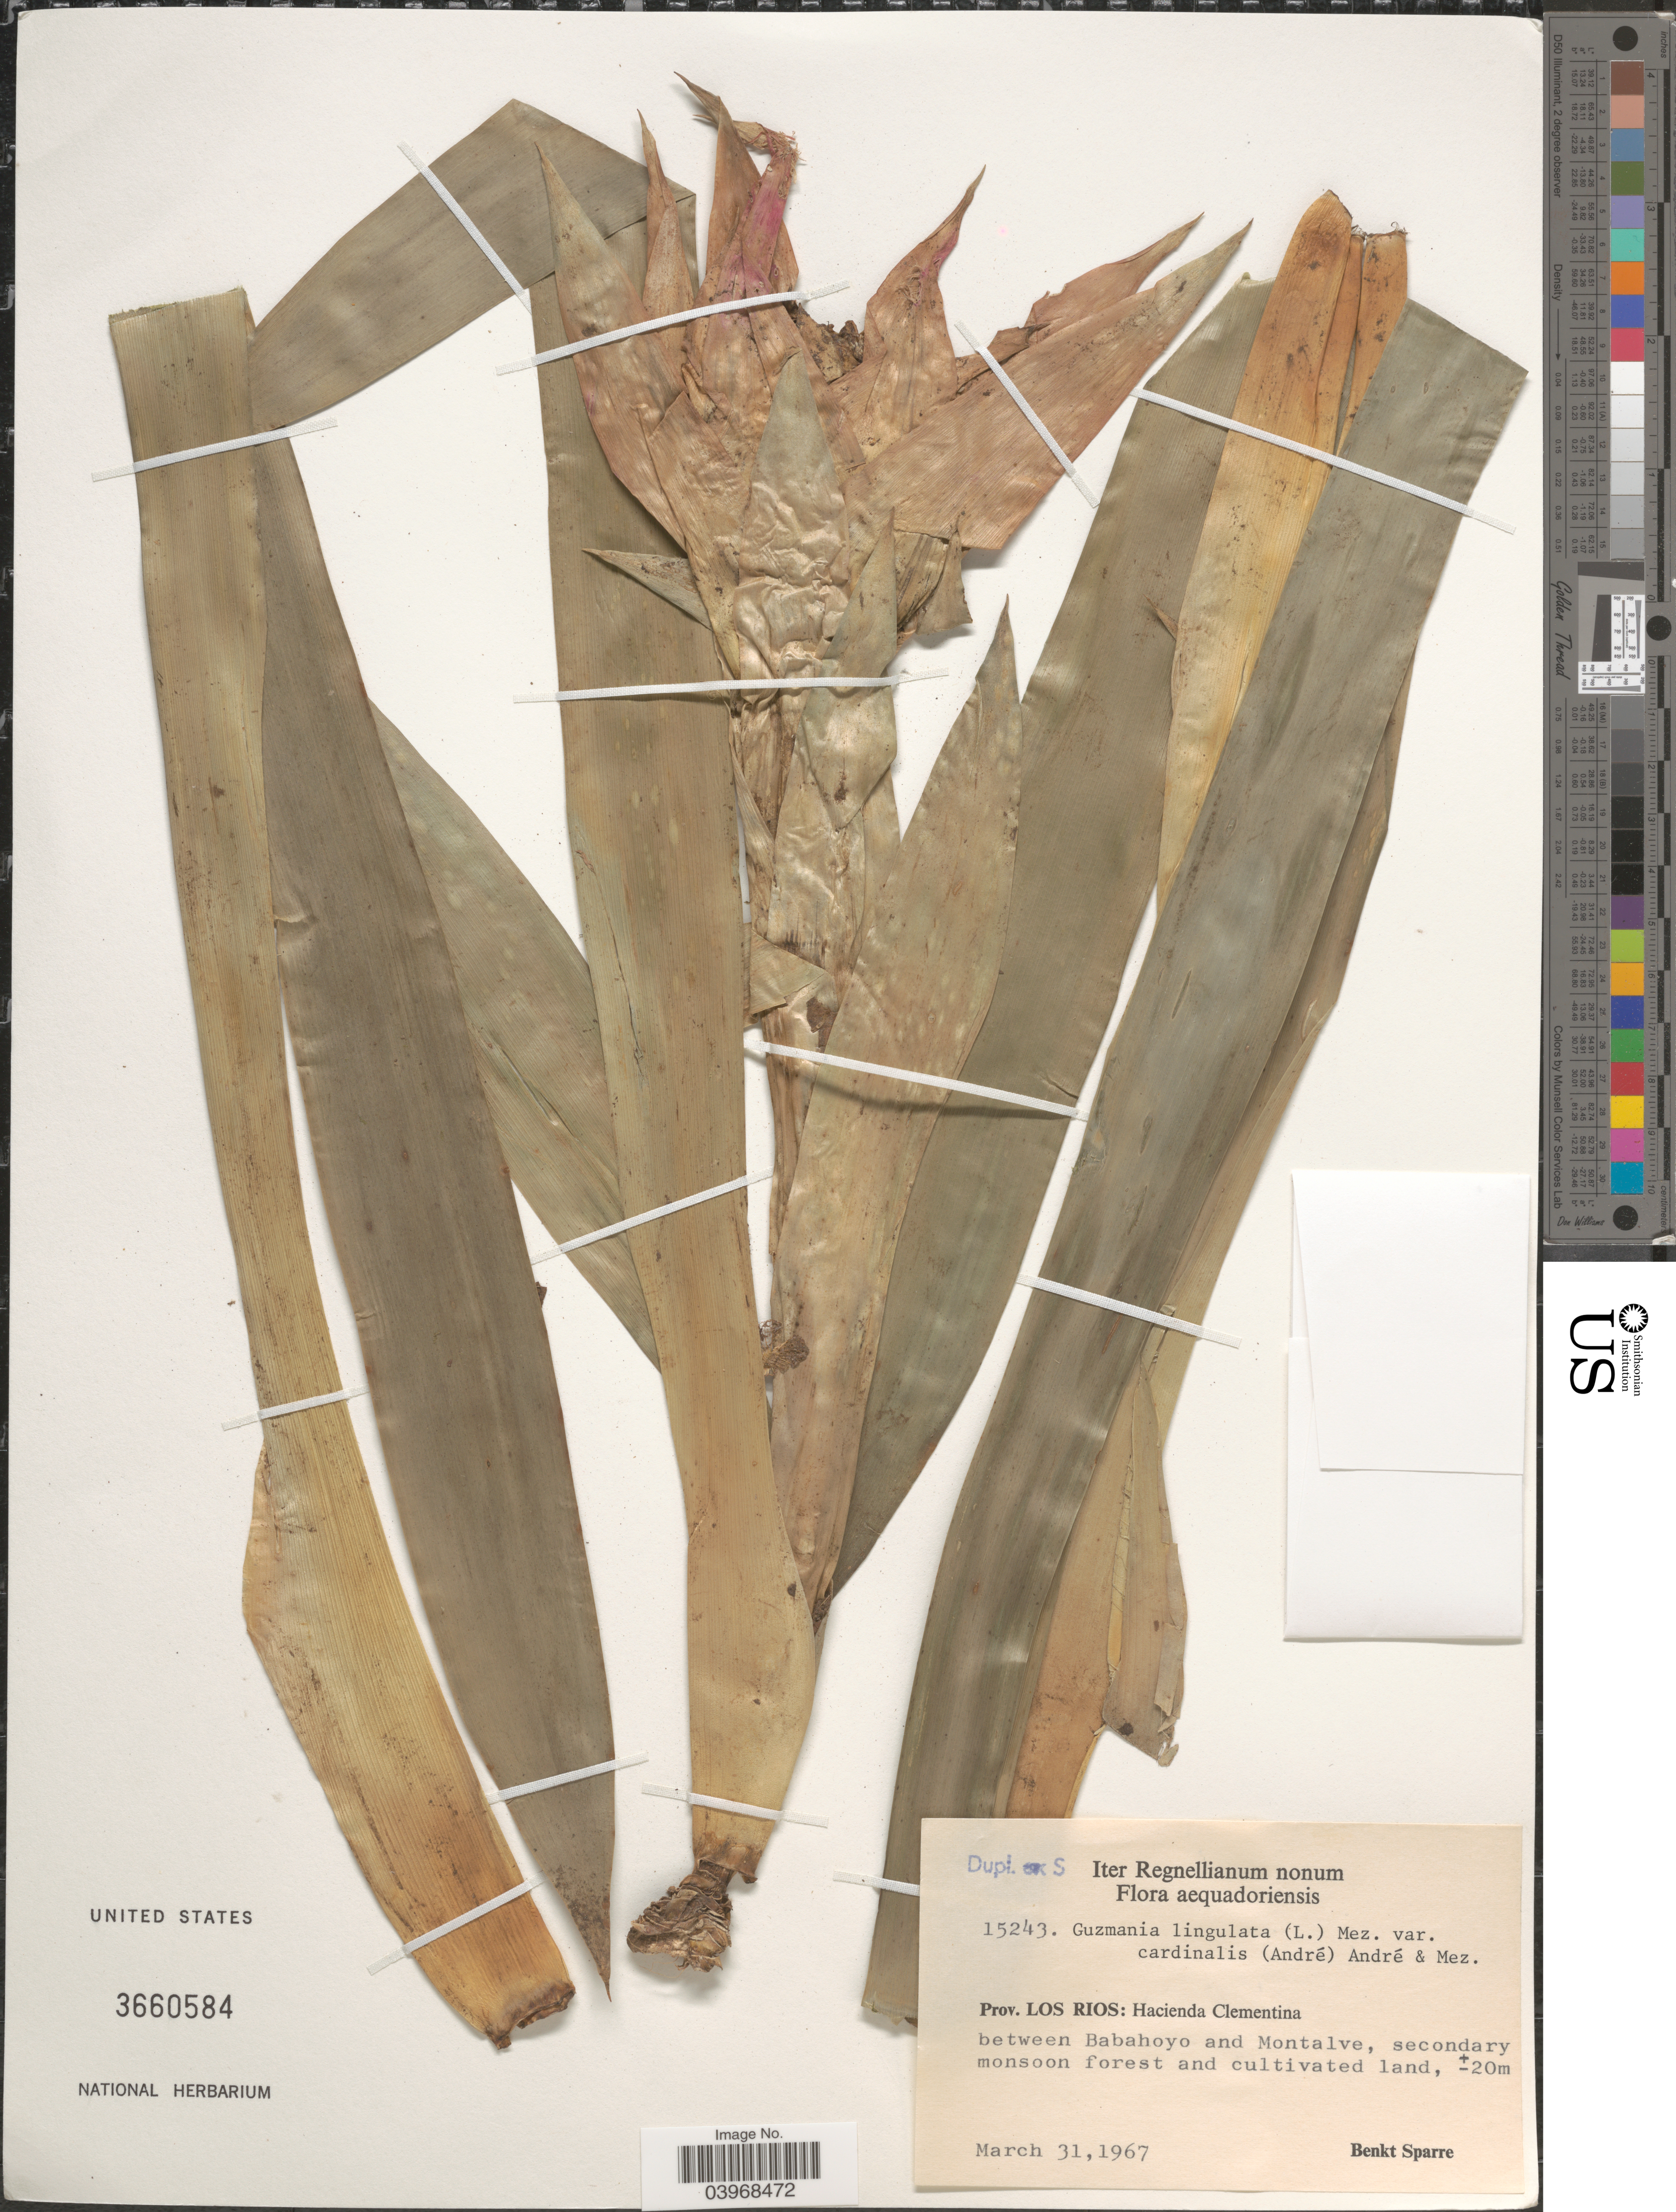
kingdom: Plantae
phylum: Tracheophyta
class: Liliopsida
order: Poales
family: Bromeliaceae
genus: Guzmania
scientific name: Guzmania lingulata var. cardinalis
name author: (André) Mez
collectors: B. Sparre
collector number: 15243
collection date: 1967-03-31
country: Ecuador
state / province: Los Ríos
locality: Hacienda Clementina between Babahoyo and Montalve.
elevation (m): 20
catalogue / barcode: US 3660584